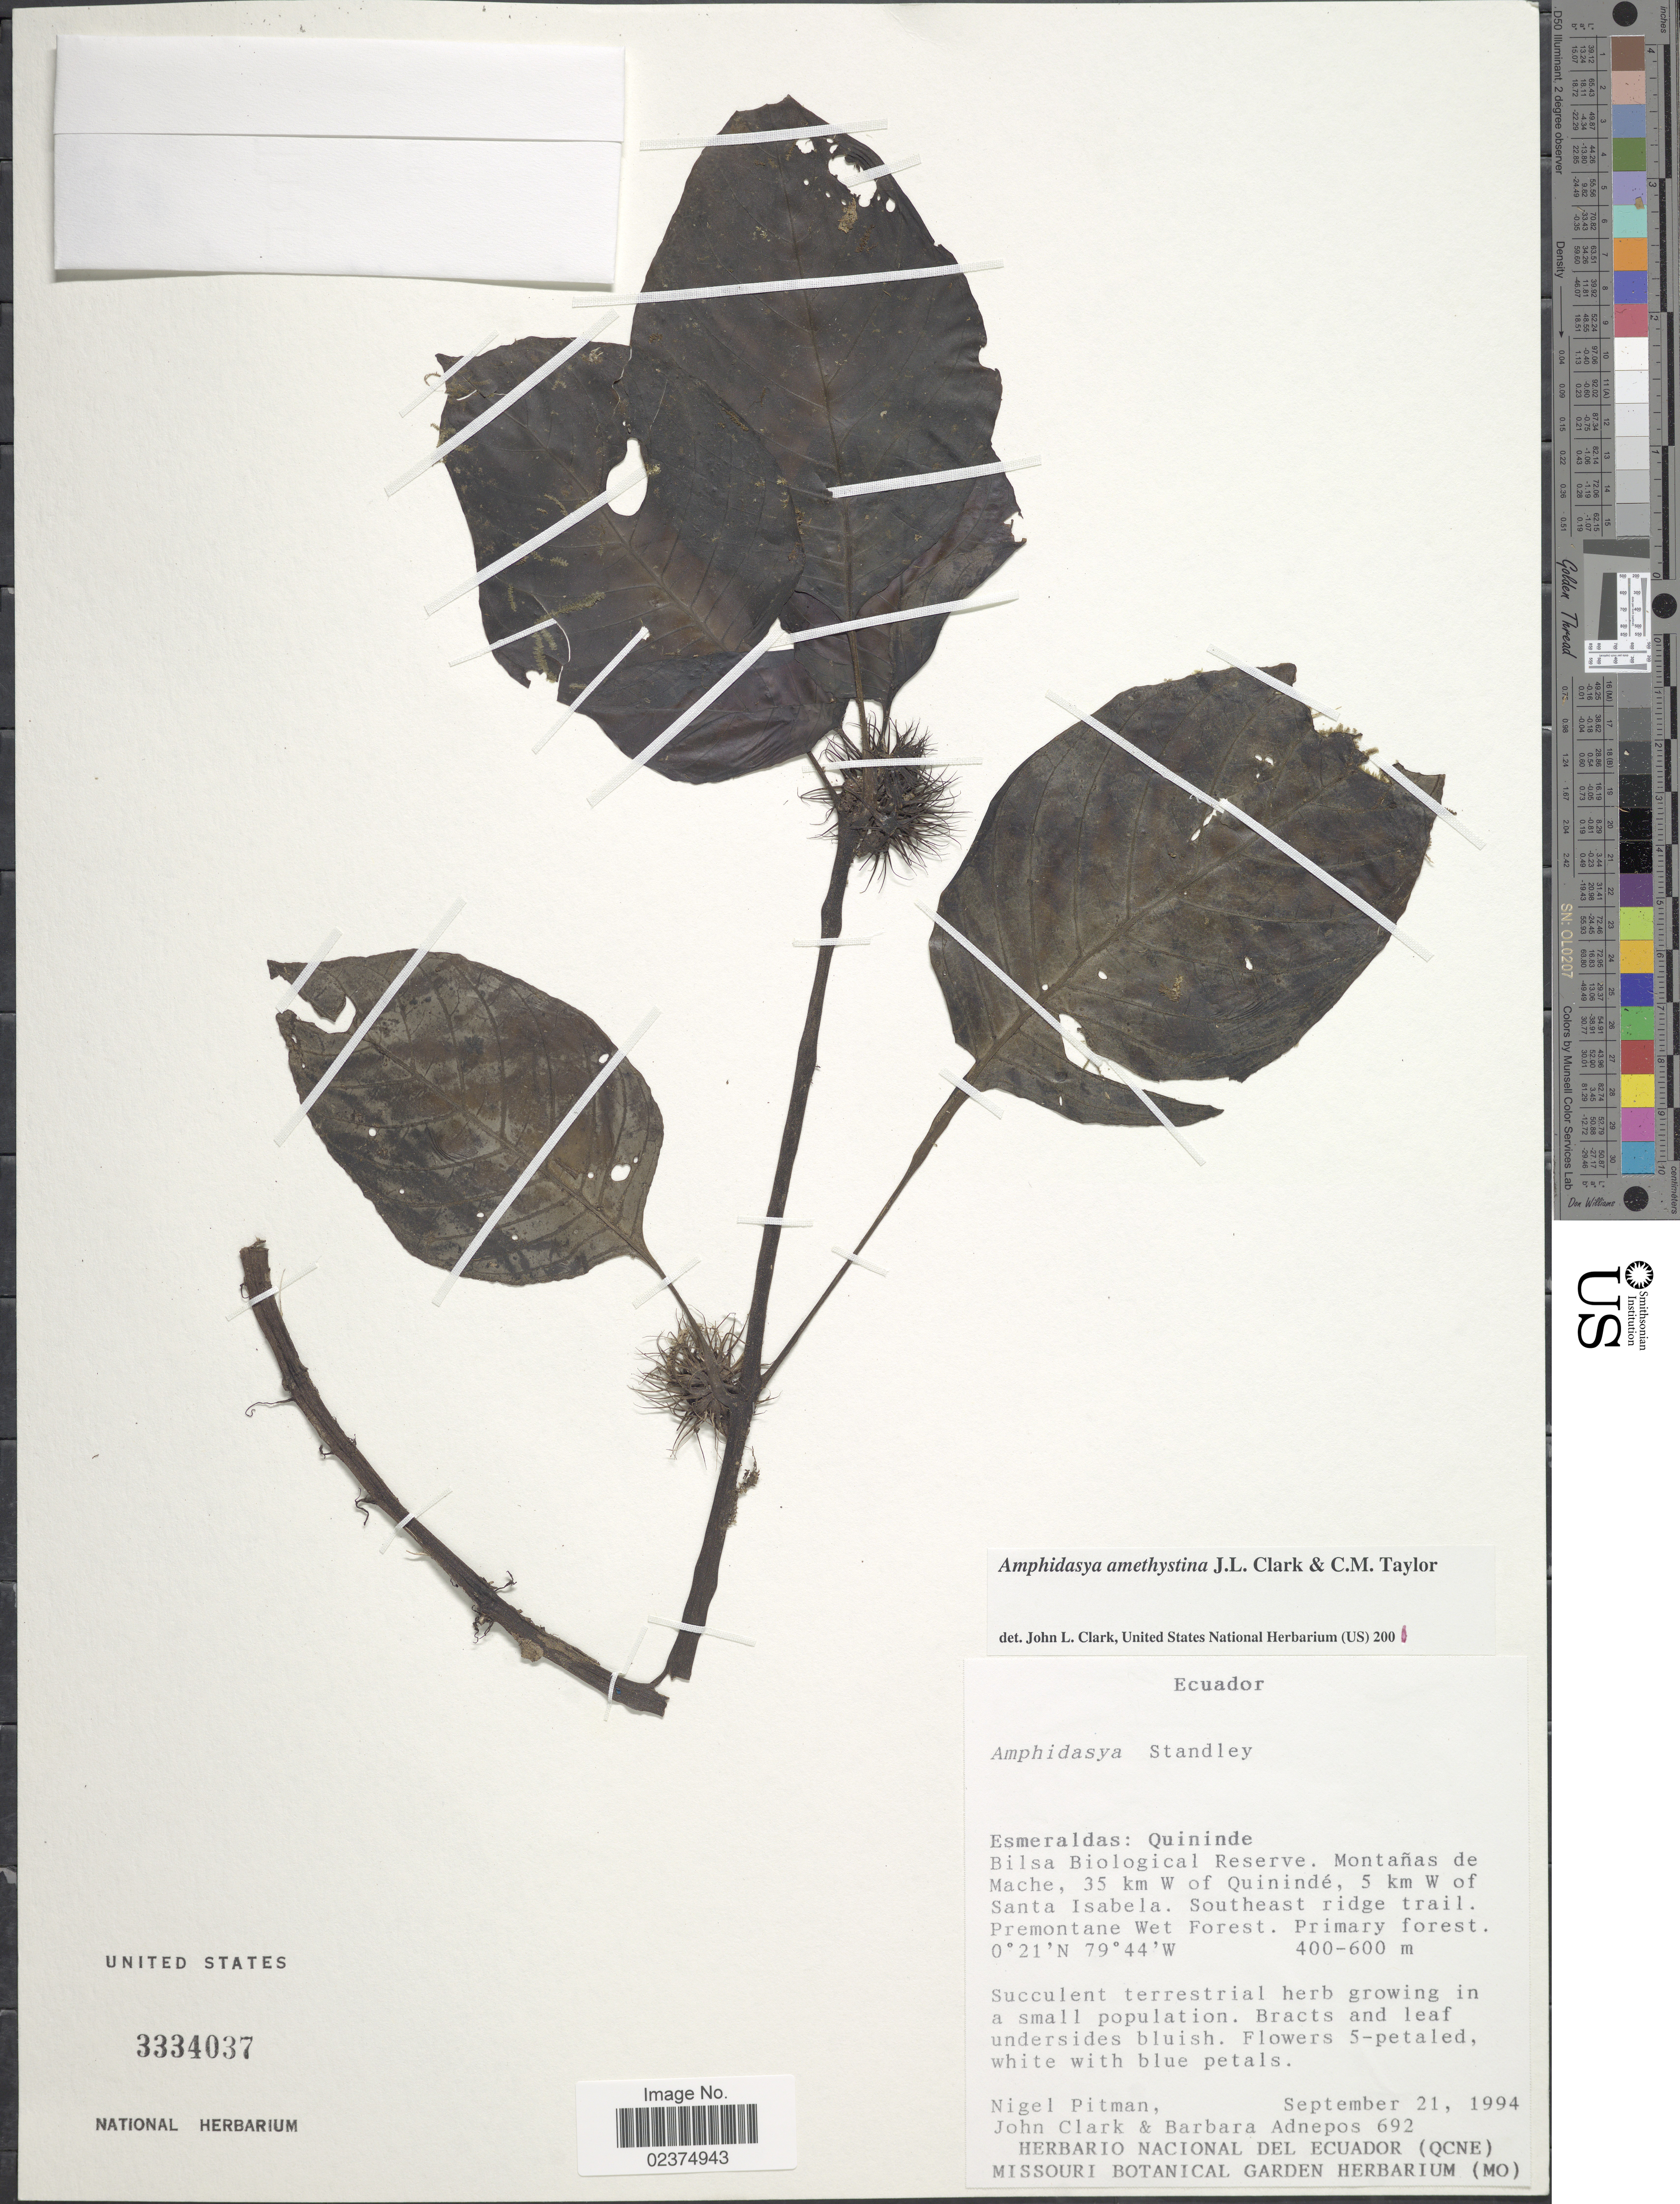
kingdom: Plantae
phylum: Tracheophyta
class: Magnoliopsida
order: Gentianales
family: Rubiaceae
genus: Amphidasya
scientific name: Amphidasya amethystina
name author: J.L. Clark & C.M. Taylor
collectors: J. L. Clark & B. Adnepos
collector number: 692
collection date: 1994-09-21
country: Ecuador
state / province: Esmeraldas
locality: Quininde. Bilsa Biological Reserve. Montanas de Mache, 35 km W of Quininde, 5 km W of Santa Isabela. Southeast ridge trail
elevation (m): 400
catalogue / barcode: US 3334037